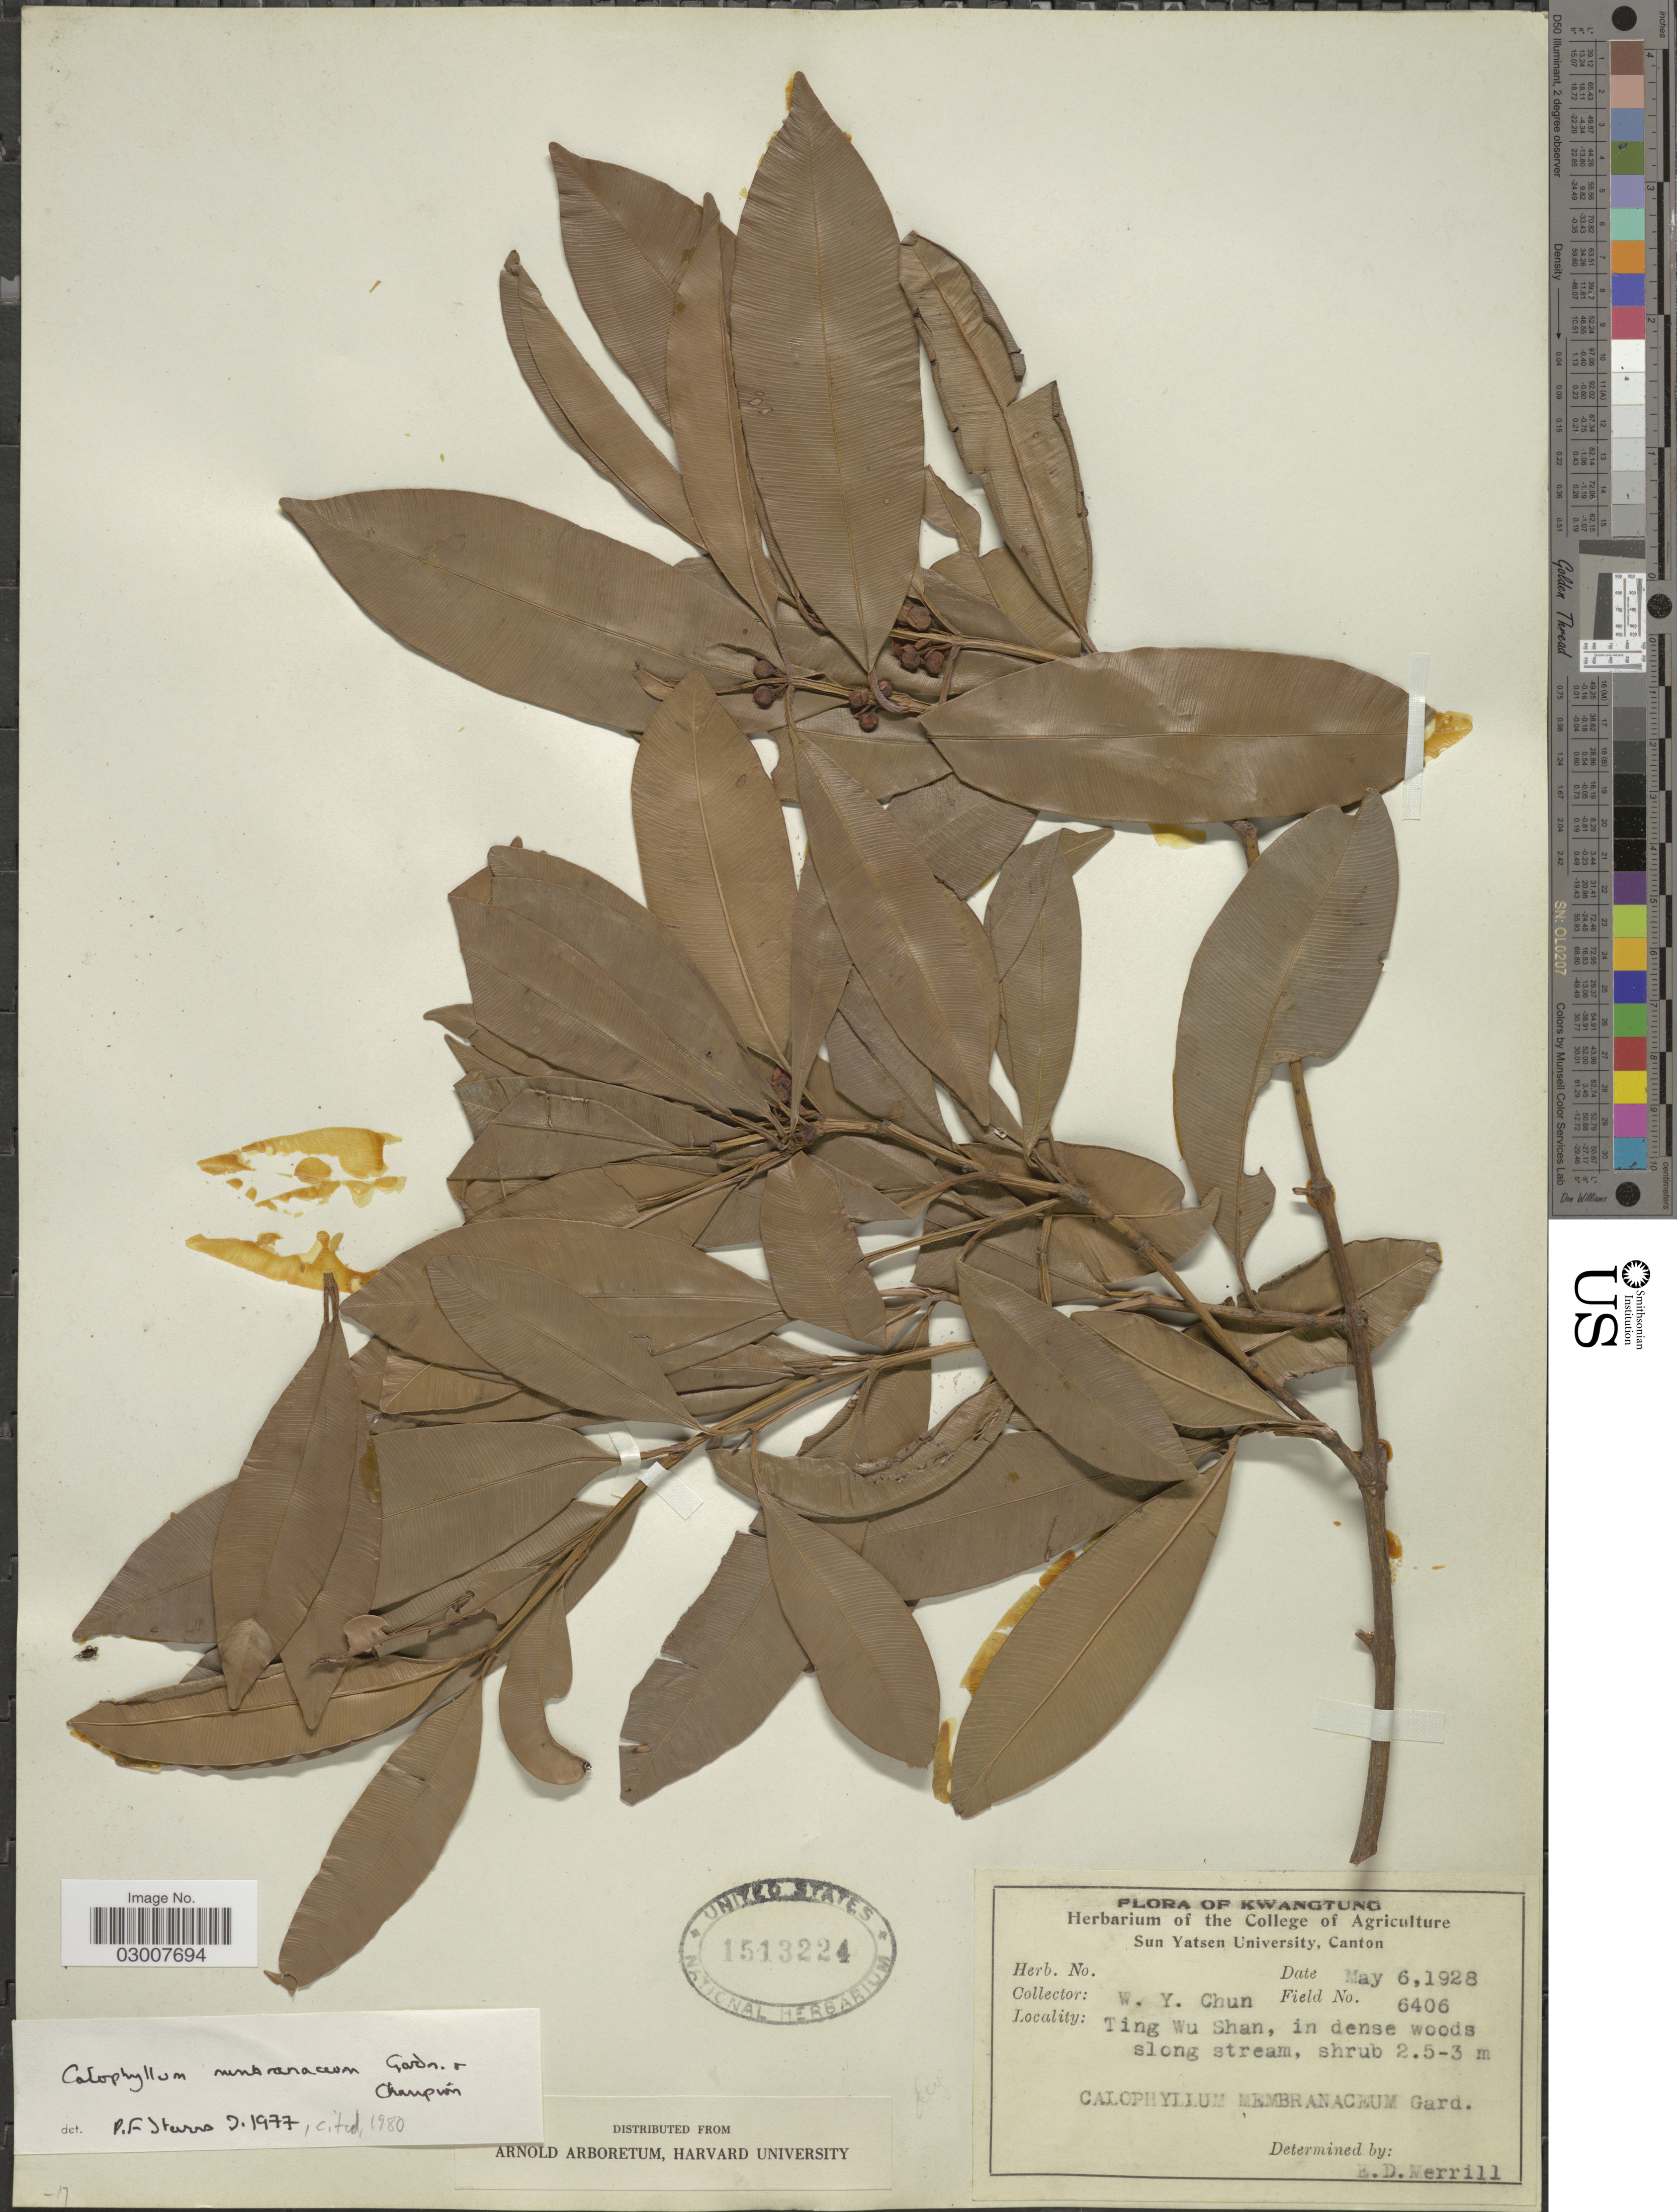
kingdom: Plantae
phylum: Tracheophyta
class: Magnoliopsida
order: Malpighiales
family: Calophyllaceae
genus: Calophyllum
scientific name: Calophyllum membranaceum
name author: Gardner & Champ.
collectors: W. Y. Chun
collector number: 6406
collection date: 1928-05-06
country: China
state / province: Guangdong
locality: Kwangtung. Ting Wu Shan.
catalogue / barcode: US 1513224